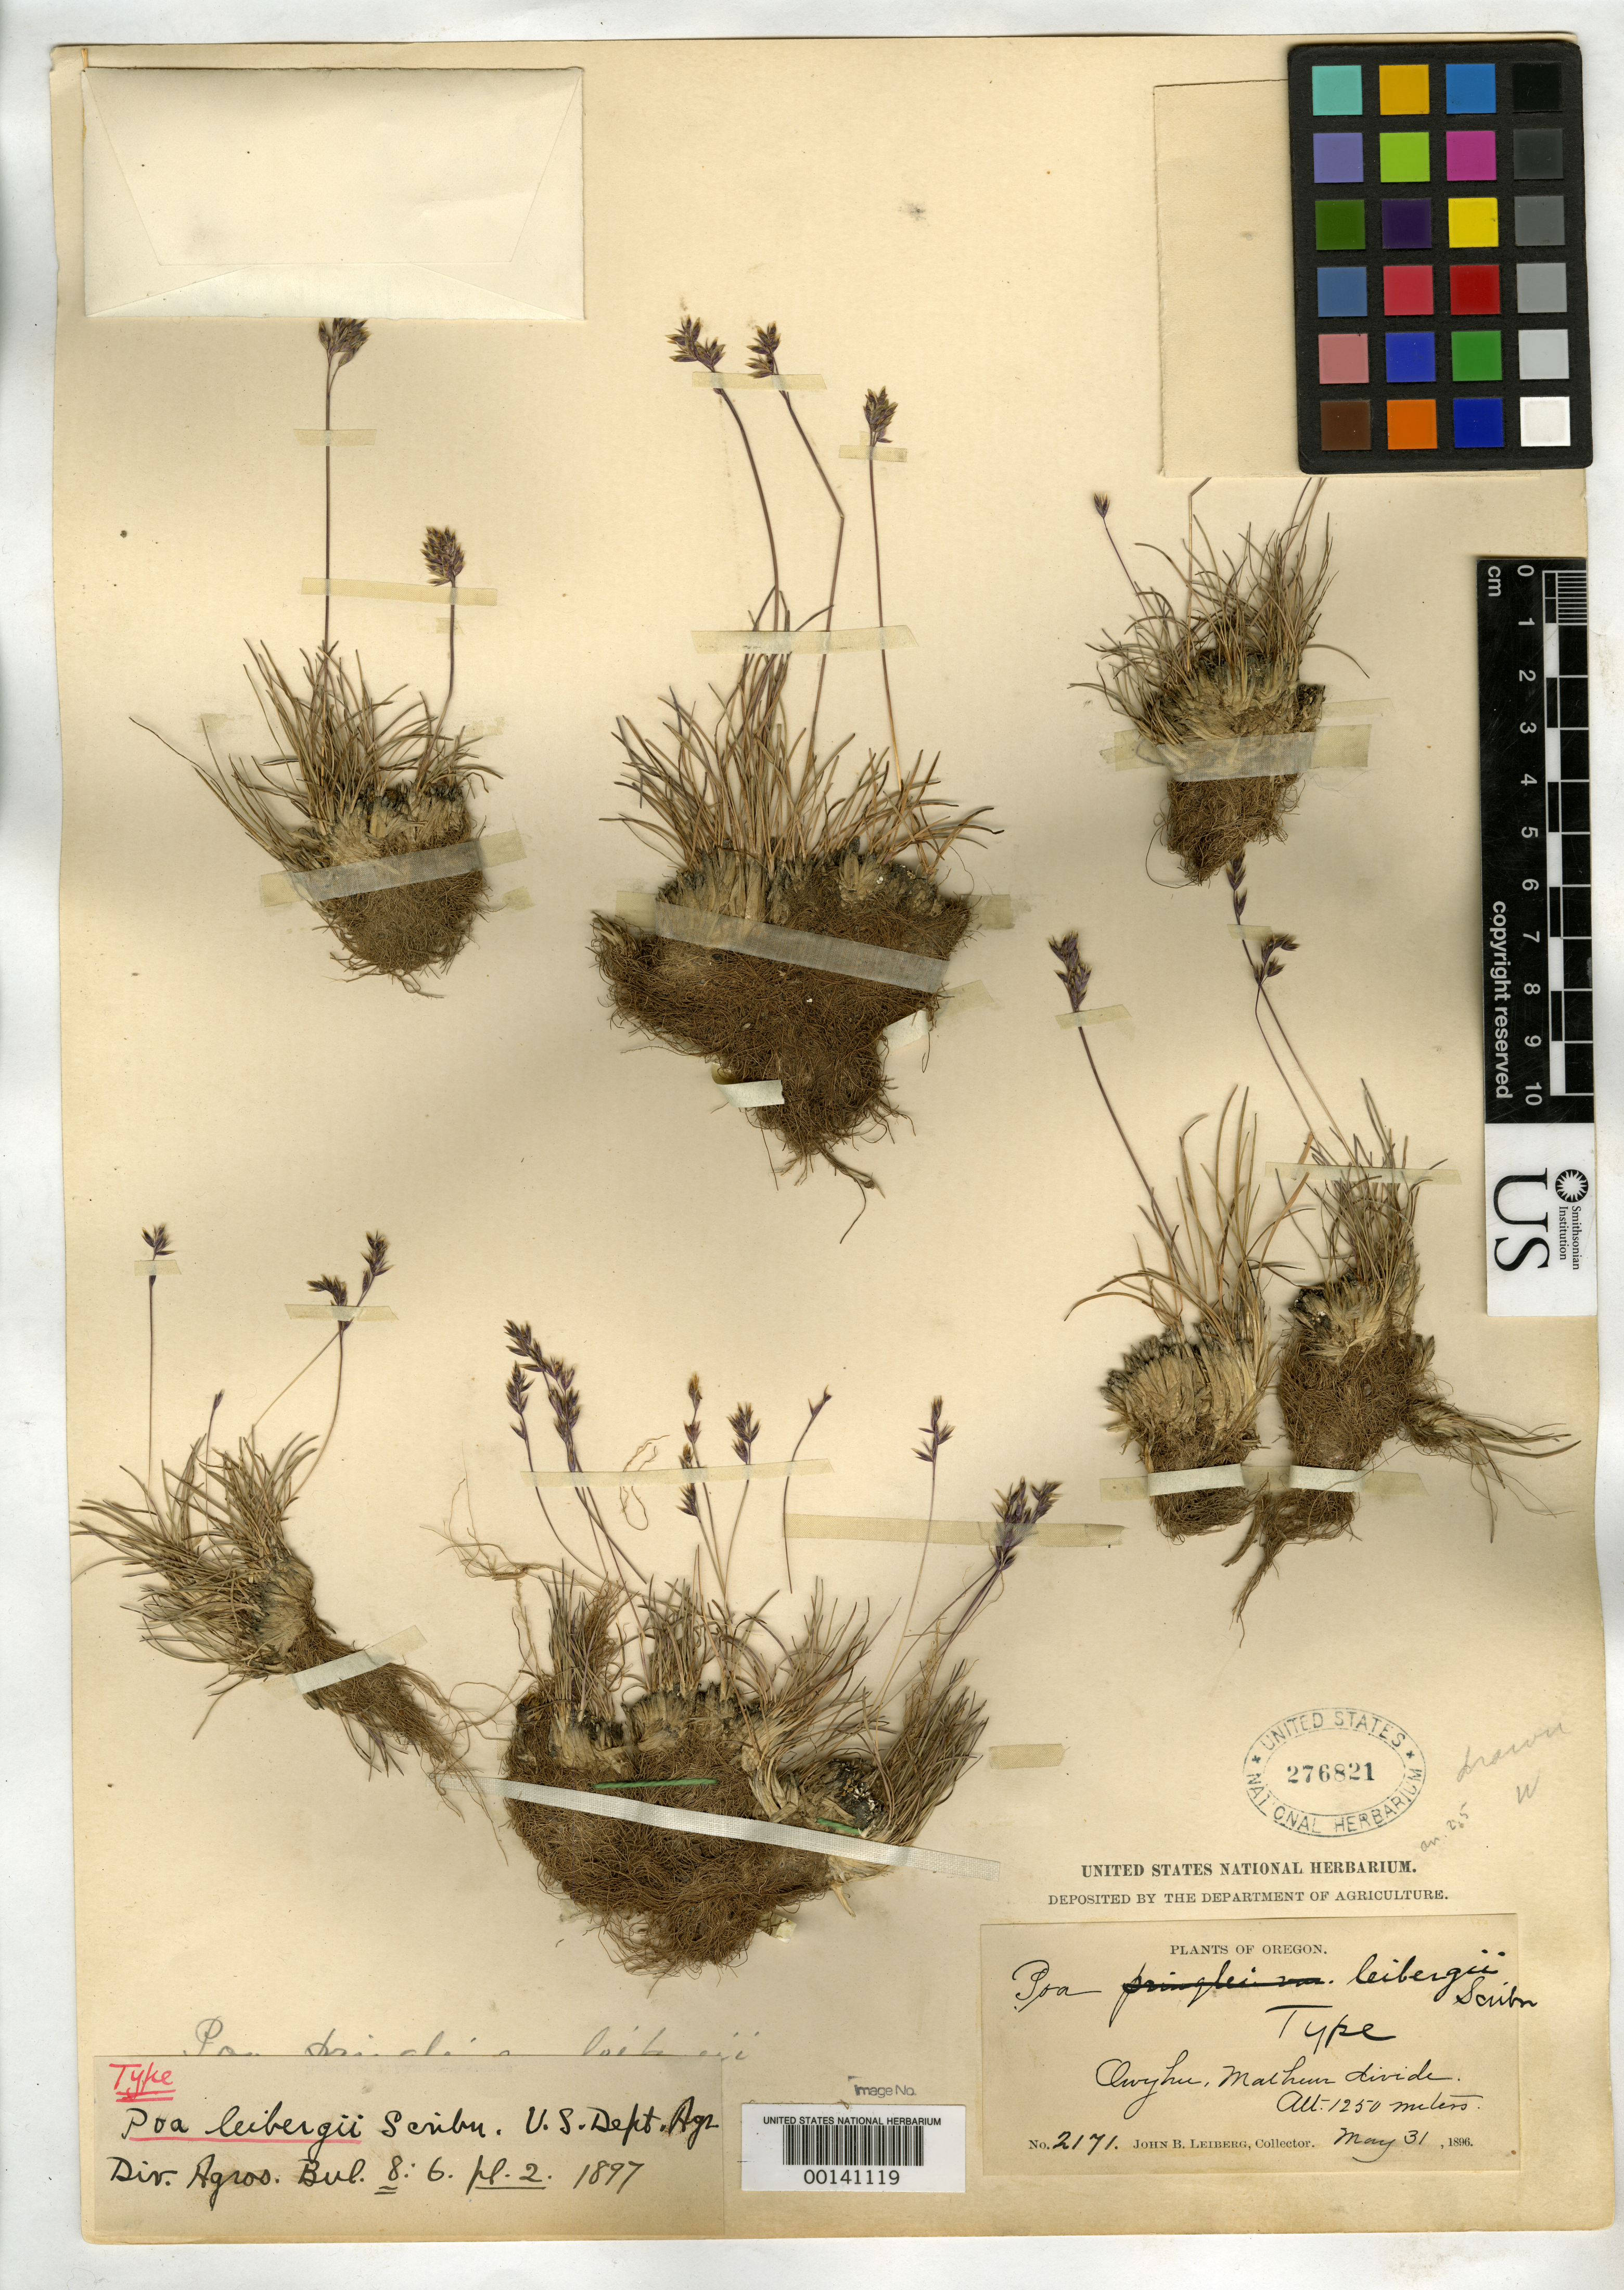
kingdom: Plantae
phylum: Tracheophyta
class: Liliopsida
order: Poales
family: Poaceae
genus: Poa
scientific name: Poa leibergii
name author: Scribn.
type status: Holotype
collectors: J. Leiberg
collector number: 2171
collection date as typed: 31 May 1896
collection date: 1896-05-31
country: United States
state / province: Oregon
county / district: Malheur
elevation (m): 1250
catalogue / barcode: US 276821